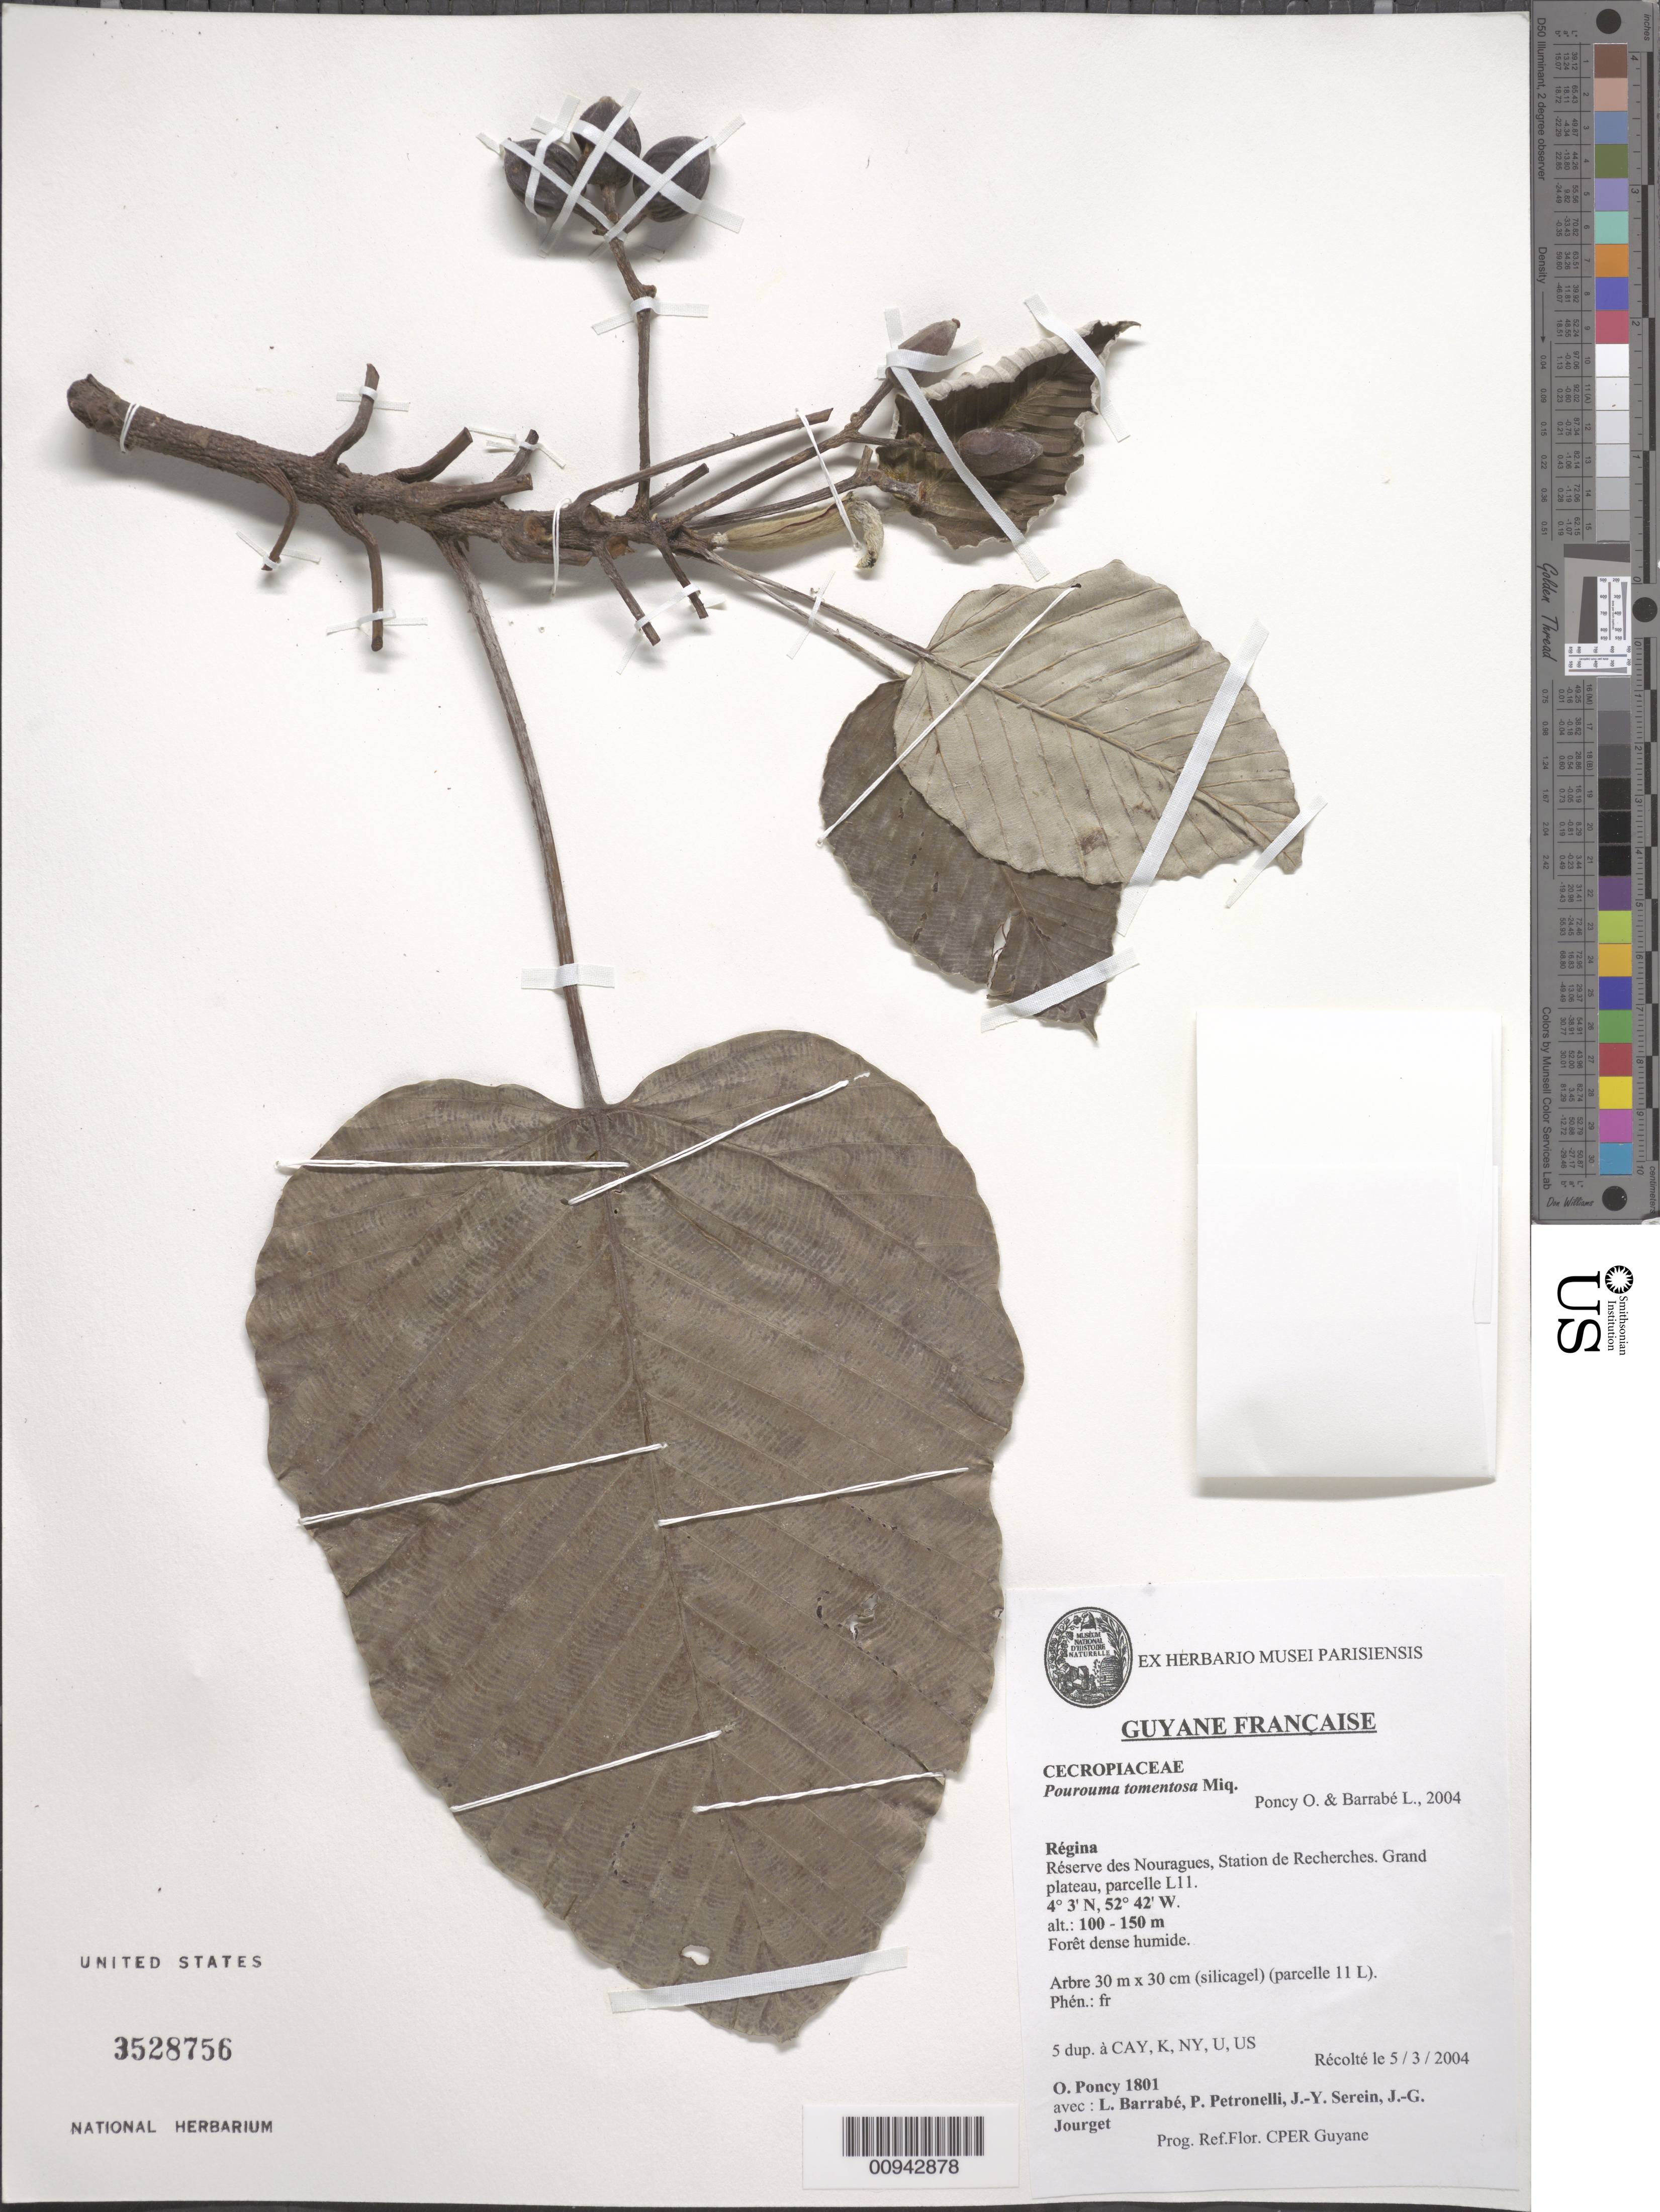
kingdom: Plantae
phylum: Tracheophyta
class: Magnoliopsida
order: Rosales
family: Urticaceae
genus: Pourouma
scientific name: Pourouma tomentosa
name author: Mart. ex Miq.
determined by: Poncy, O.; Barrabé, L.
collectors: O. Poncy, L. Barrabé, P. Petronelli, J. Serein & J. Jourget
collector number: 1801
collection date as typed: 5-Mar-04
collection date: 2004-03-05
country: French Guiana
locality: Régina, Réserve des Nouragues, Station de Recherches. Grand plateau, parcelle L11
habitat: Foret dense humide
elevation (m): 100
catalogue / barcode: US 3528756